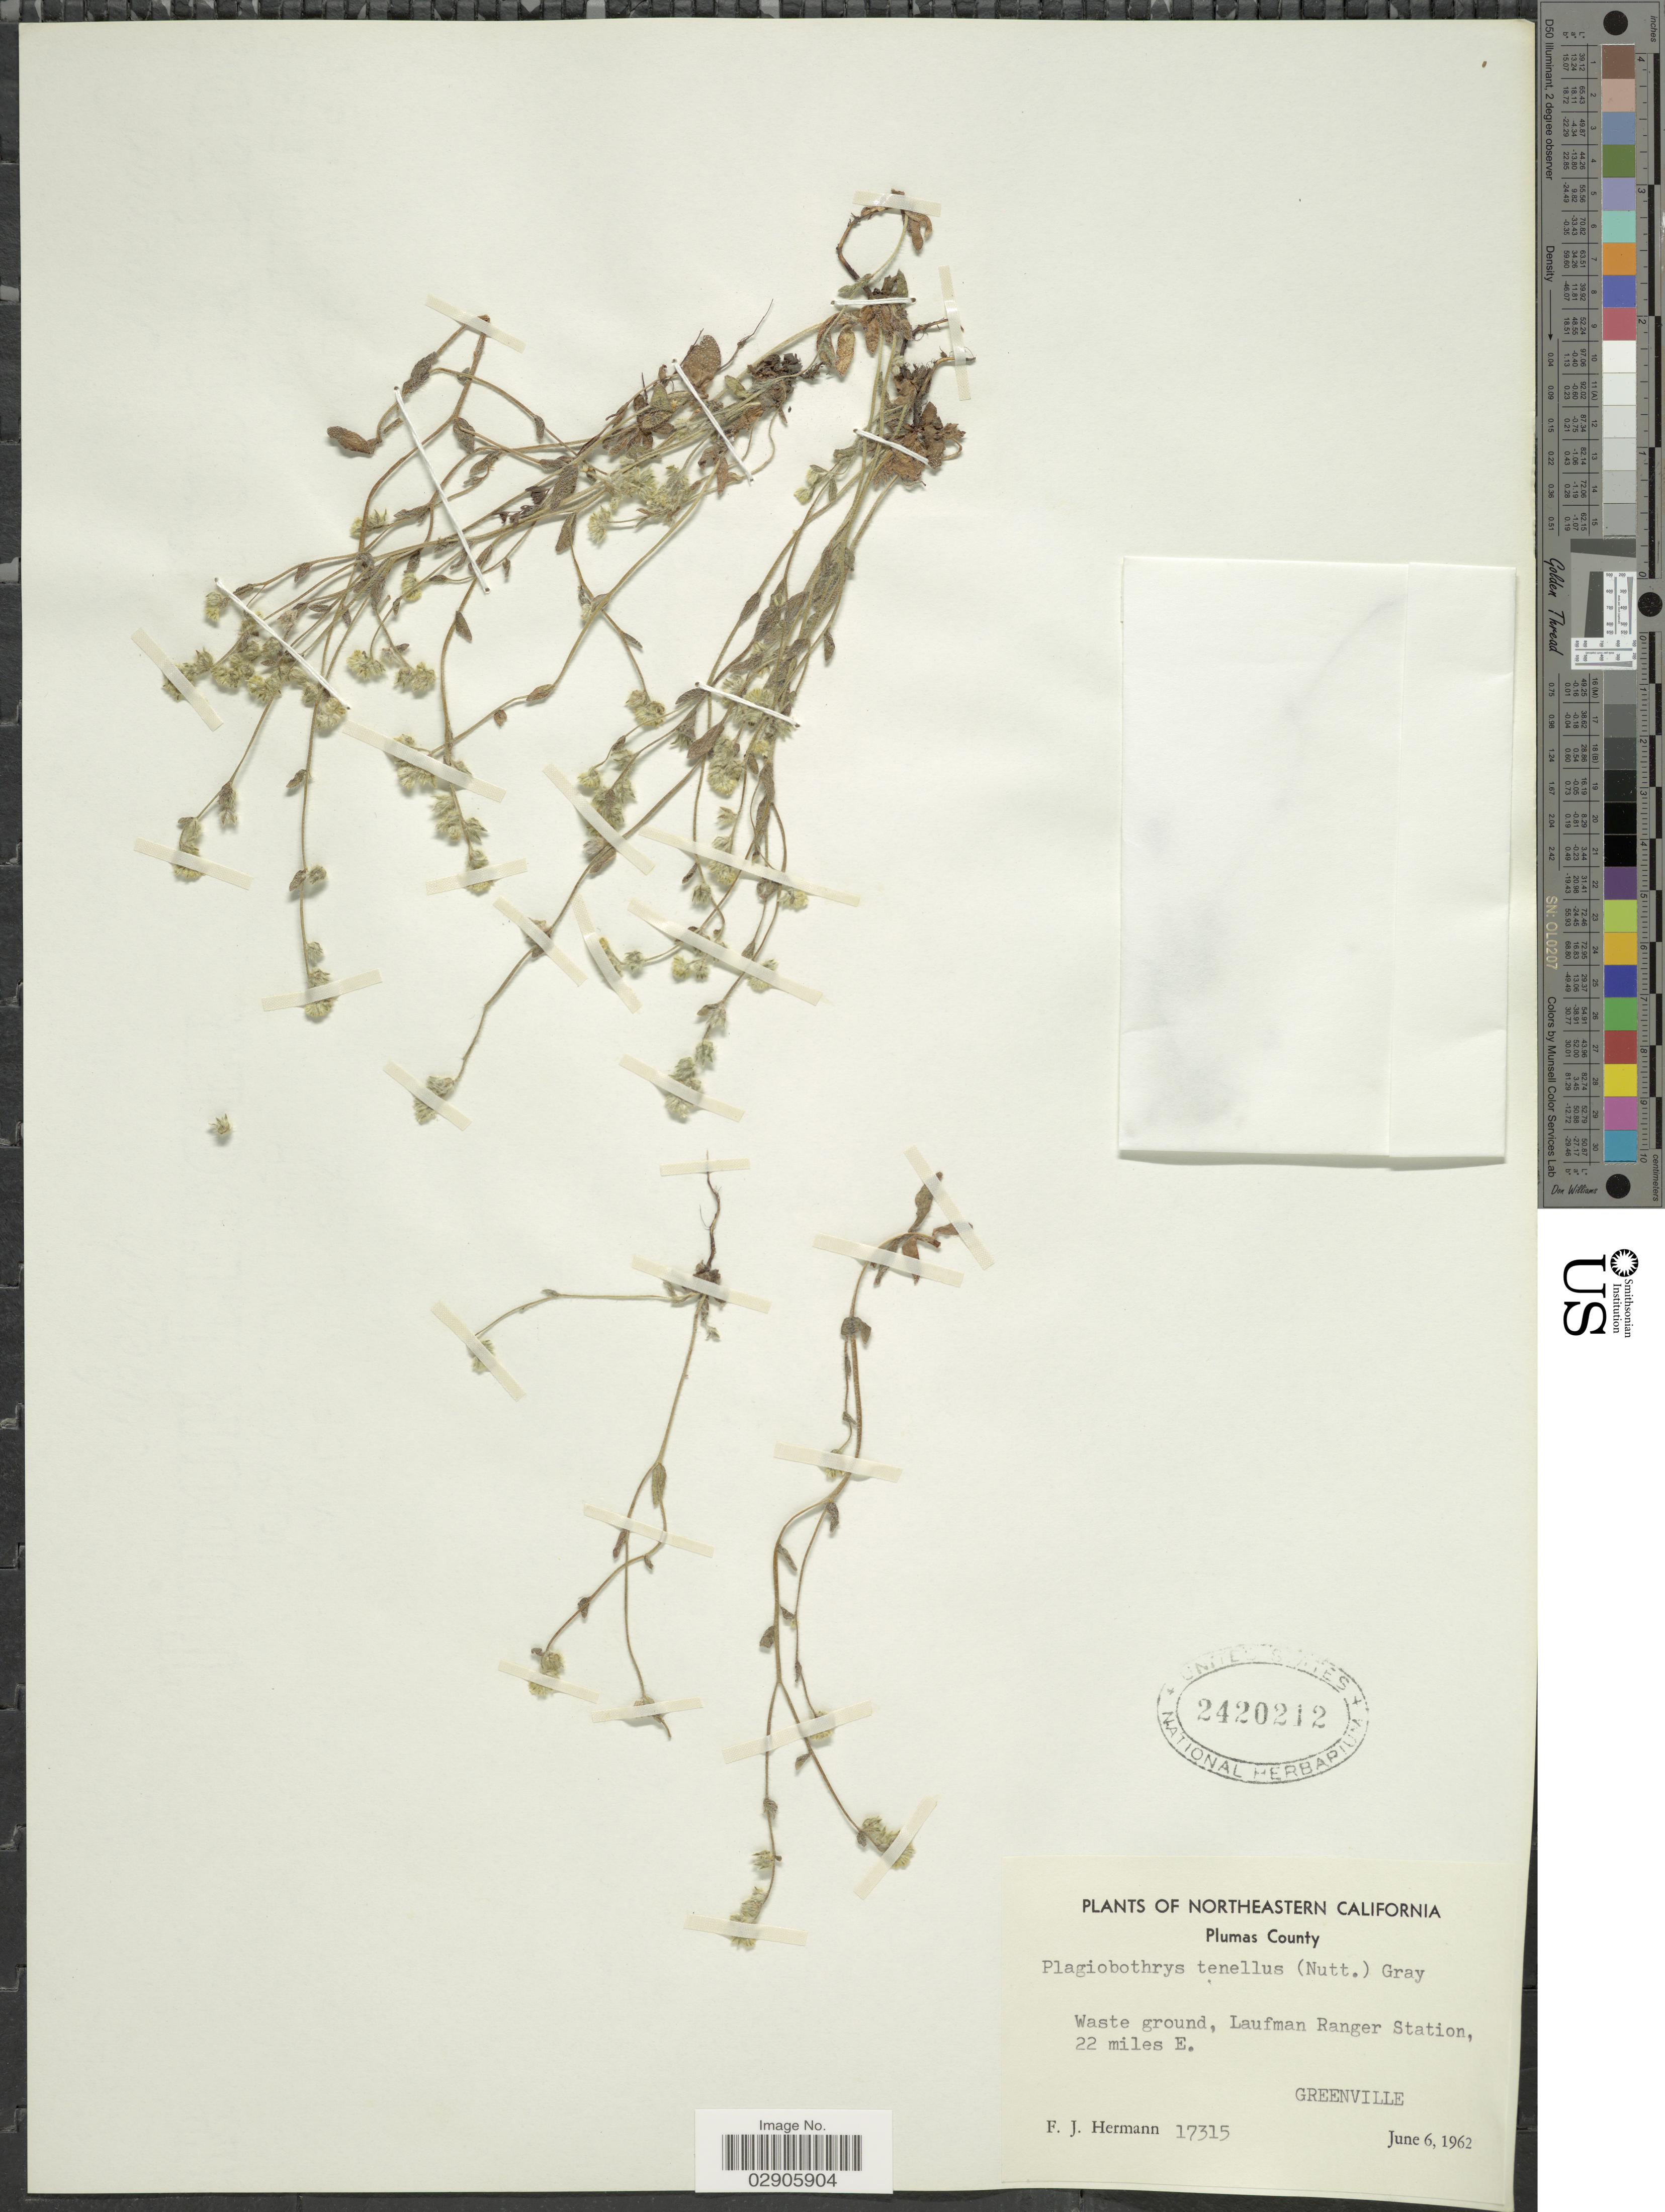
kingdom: Plantae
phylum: Tracheophyta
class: Magnoliopsida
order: Boraginales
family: Boraginaceae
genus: Plagiobothrys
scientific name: Plagiobothrys tenellus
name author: (Nutt.) A. Gray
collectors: F. J. Hermann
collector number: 17315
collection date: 1962-06-06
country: United States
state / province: California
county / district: Plumas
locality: Northeastern California. Plumas County. Waste ground, Laufman Ranger Station, 22 miles E. Greenville.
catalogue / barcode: US 2420212